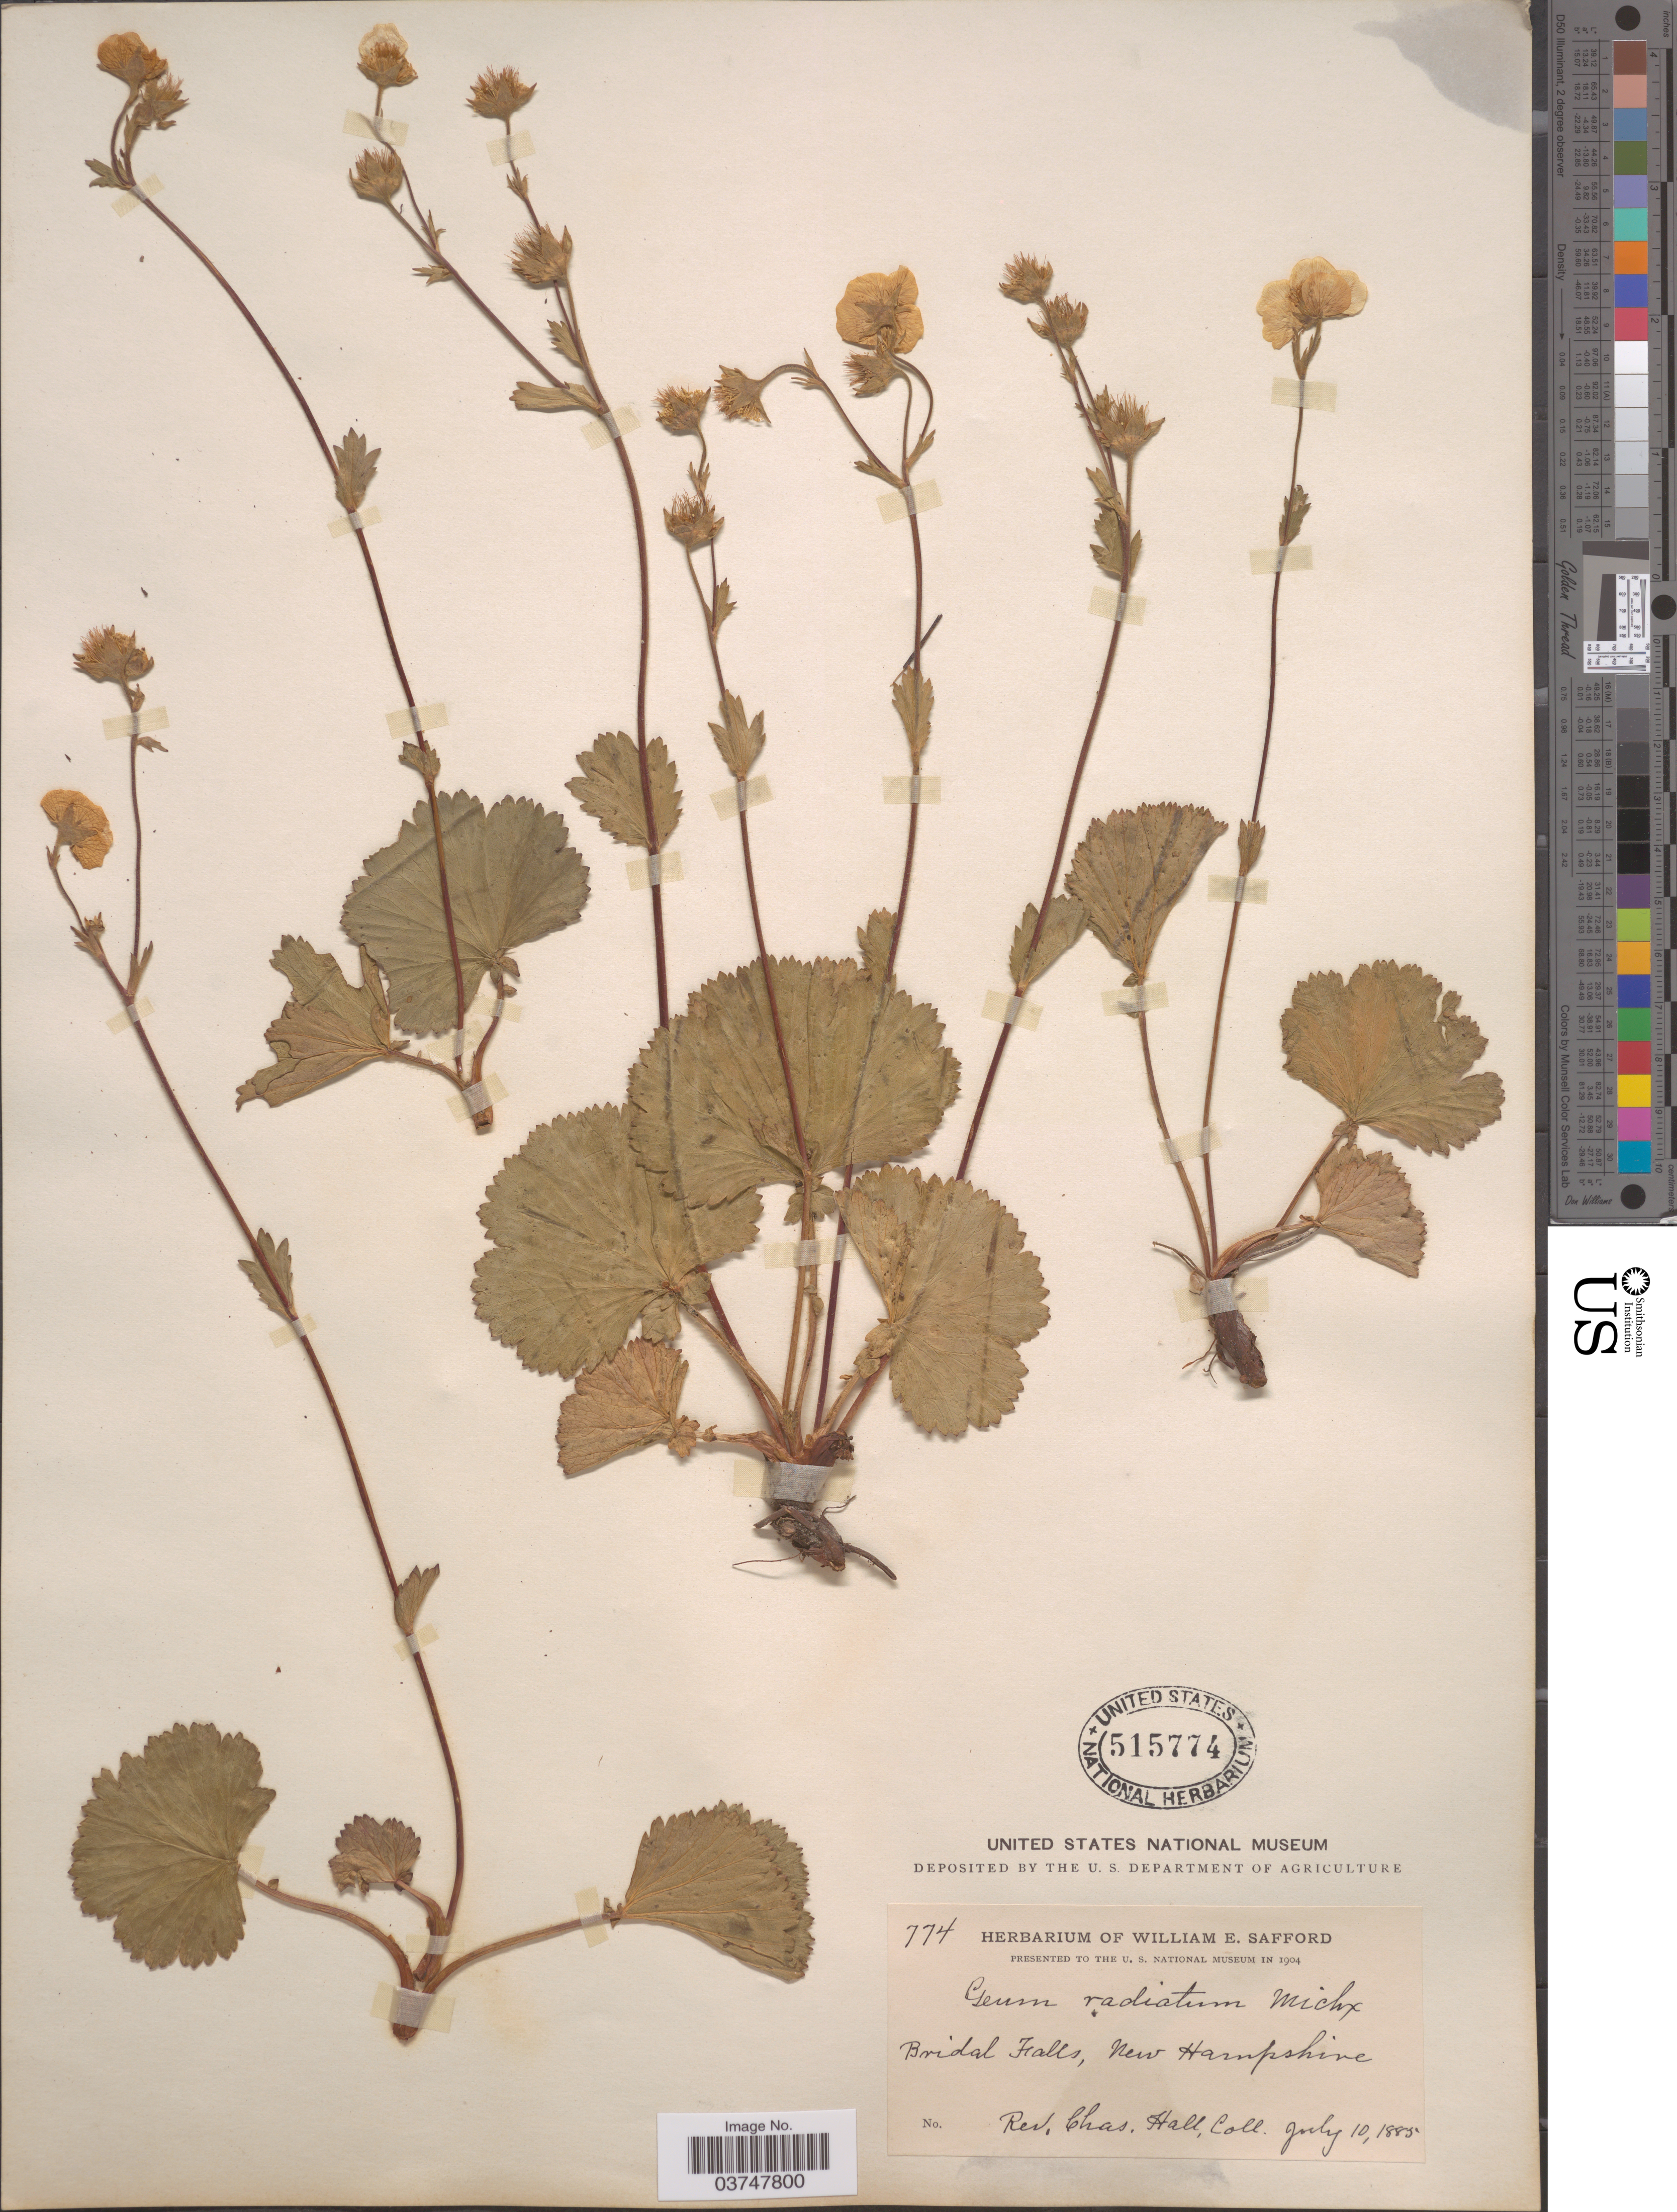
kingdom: Plantae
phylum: Tracheophyta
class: Magnoliopsida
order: Rosales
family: Rosaceae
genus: Geum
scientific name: Geum peckii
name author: Pursh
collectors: C. Hall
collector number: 774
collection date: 1885-07-10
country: United States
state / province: New Hampshire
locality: Bridal Falls.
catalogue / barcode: US 515774